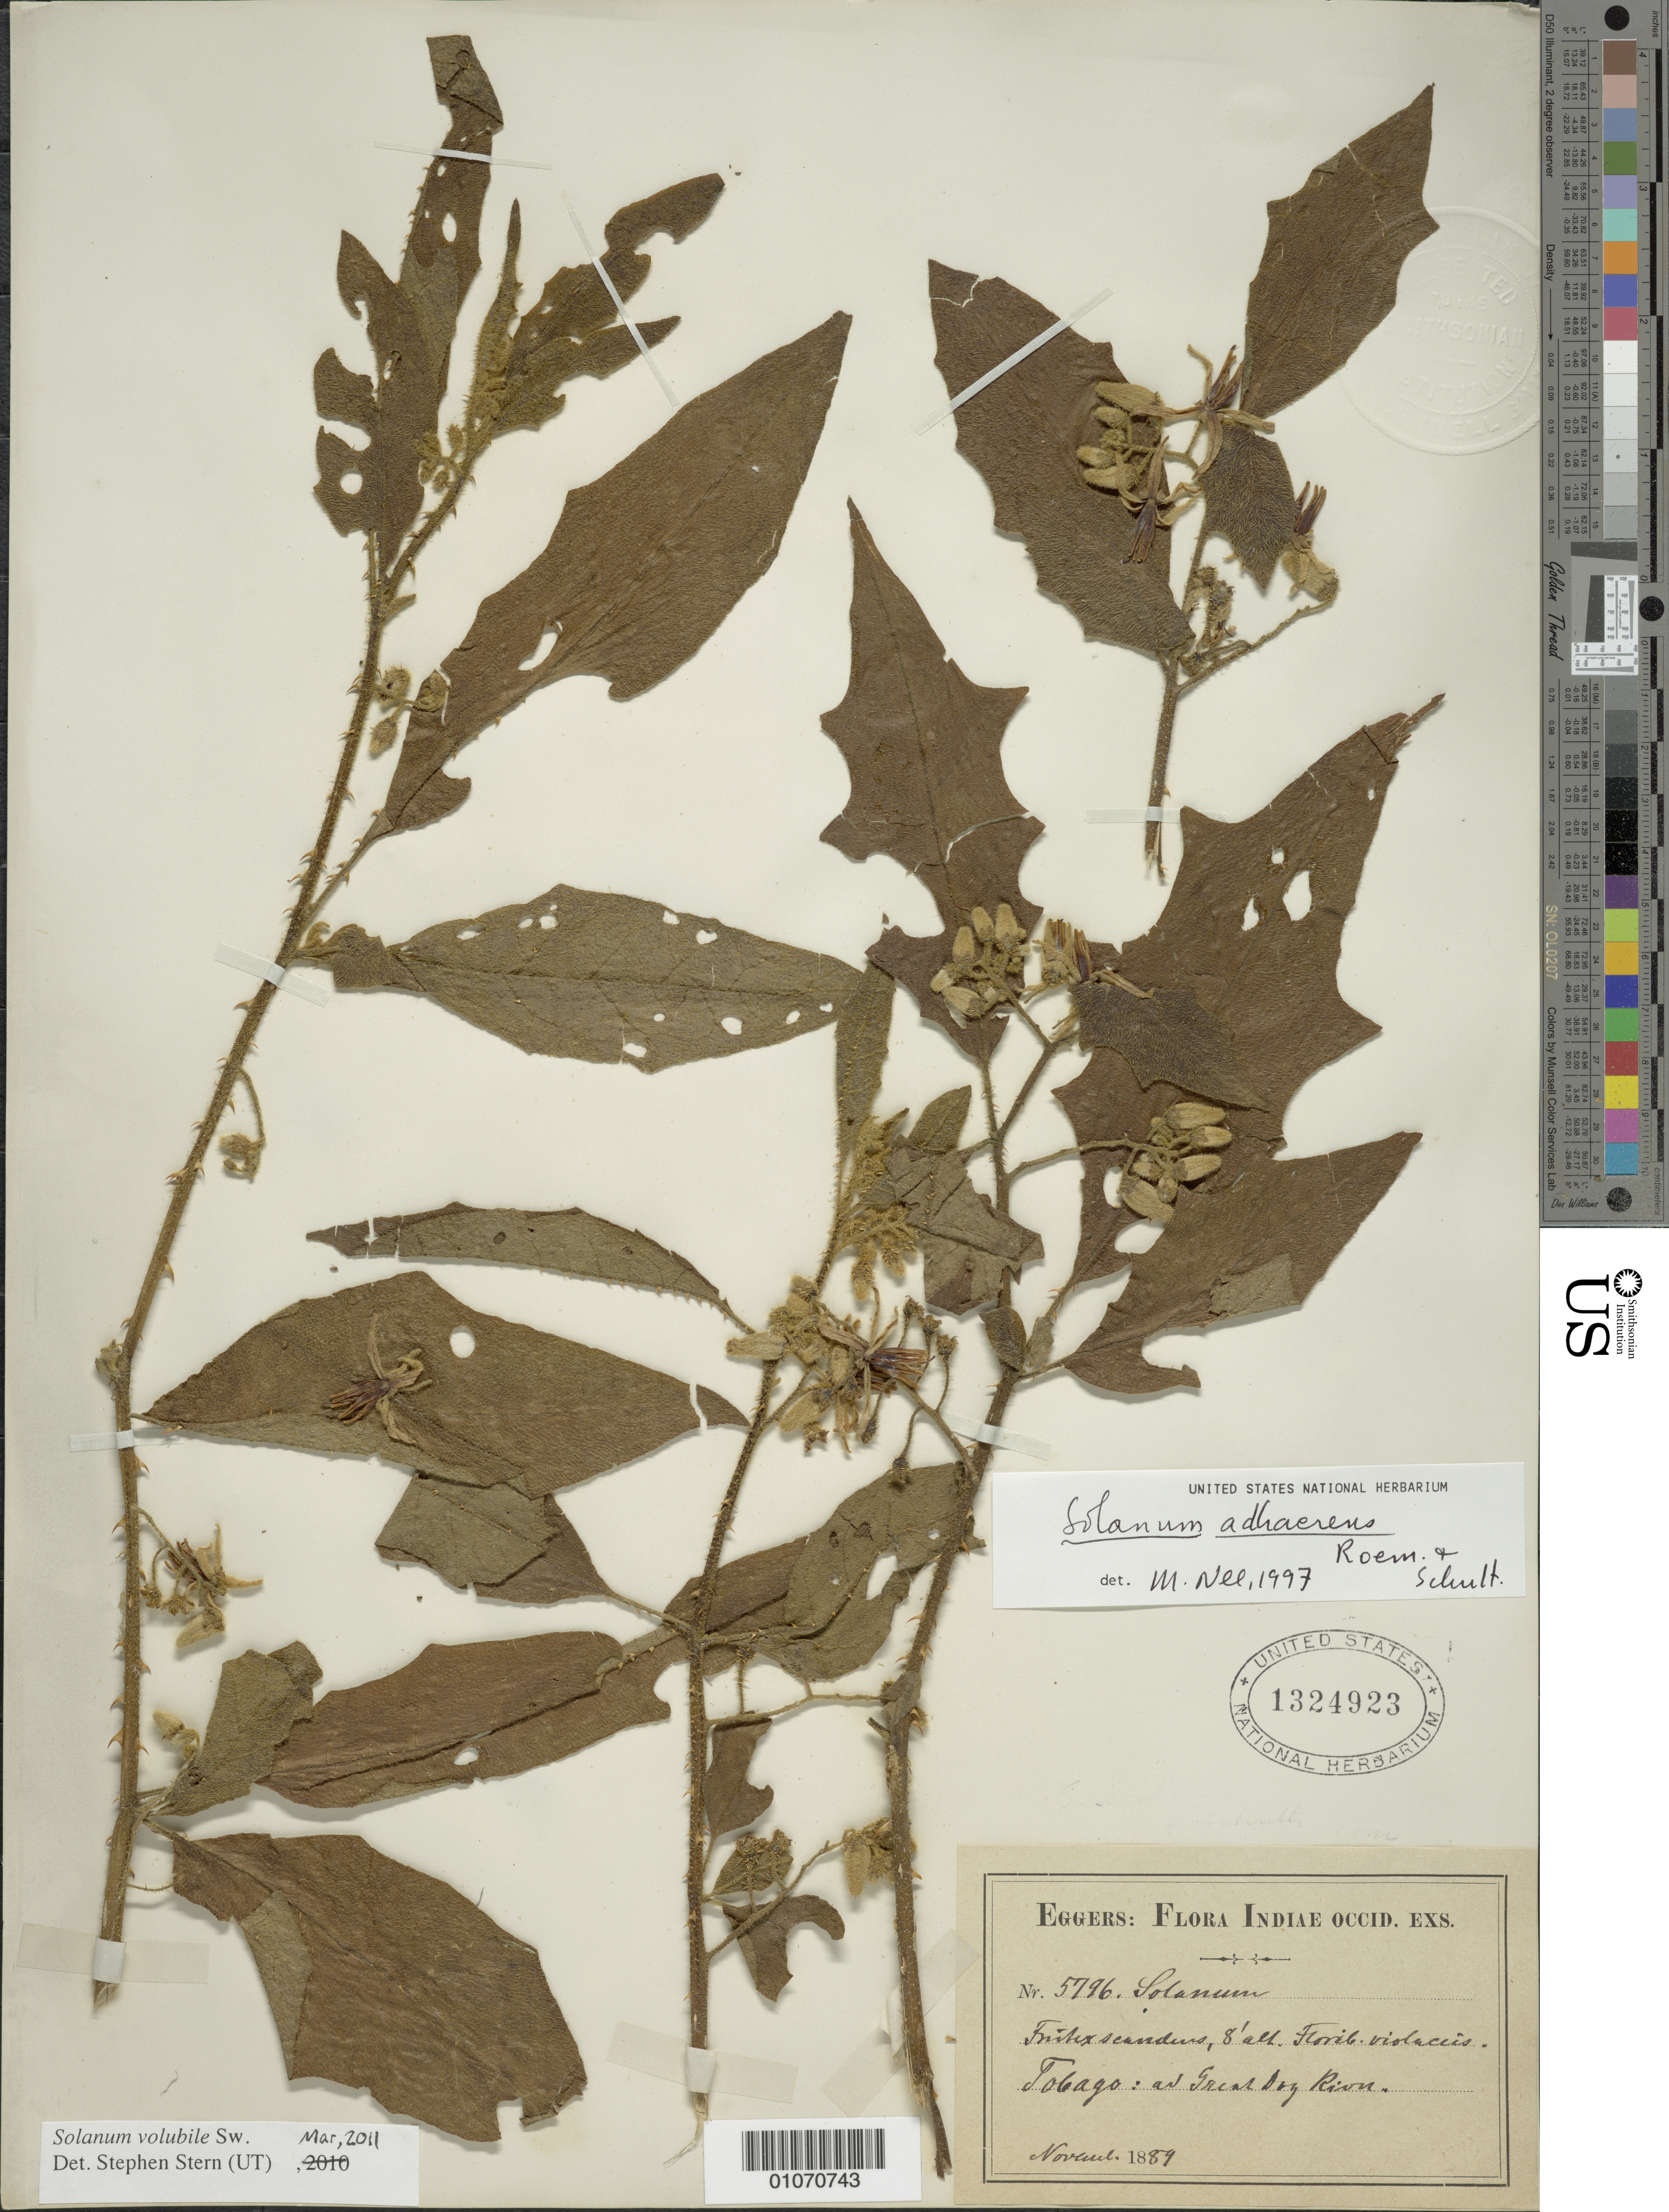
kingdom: Plantae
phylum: Tracheophyta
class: Magnoliopsida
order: Solanales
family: Solanaceae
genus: Solanum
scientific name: Solanum volubile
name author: Sw.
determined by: Stern, S. R., (UT)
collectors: H. F. A. von Eggers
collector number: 5796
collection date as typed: Nov 1889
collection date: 1889-11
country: Trinidad and Tobago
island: Tobago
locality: Great Day River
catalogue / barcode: US 1324923